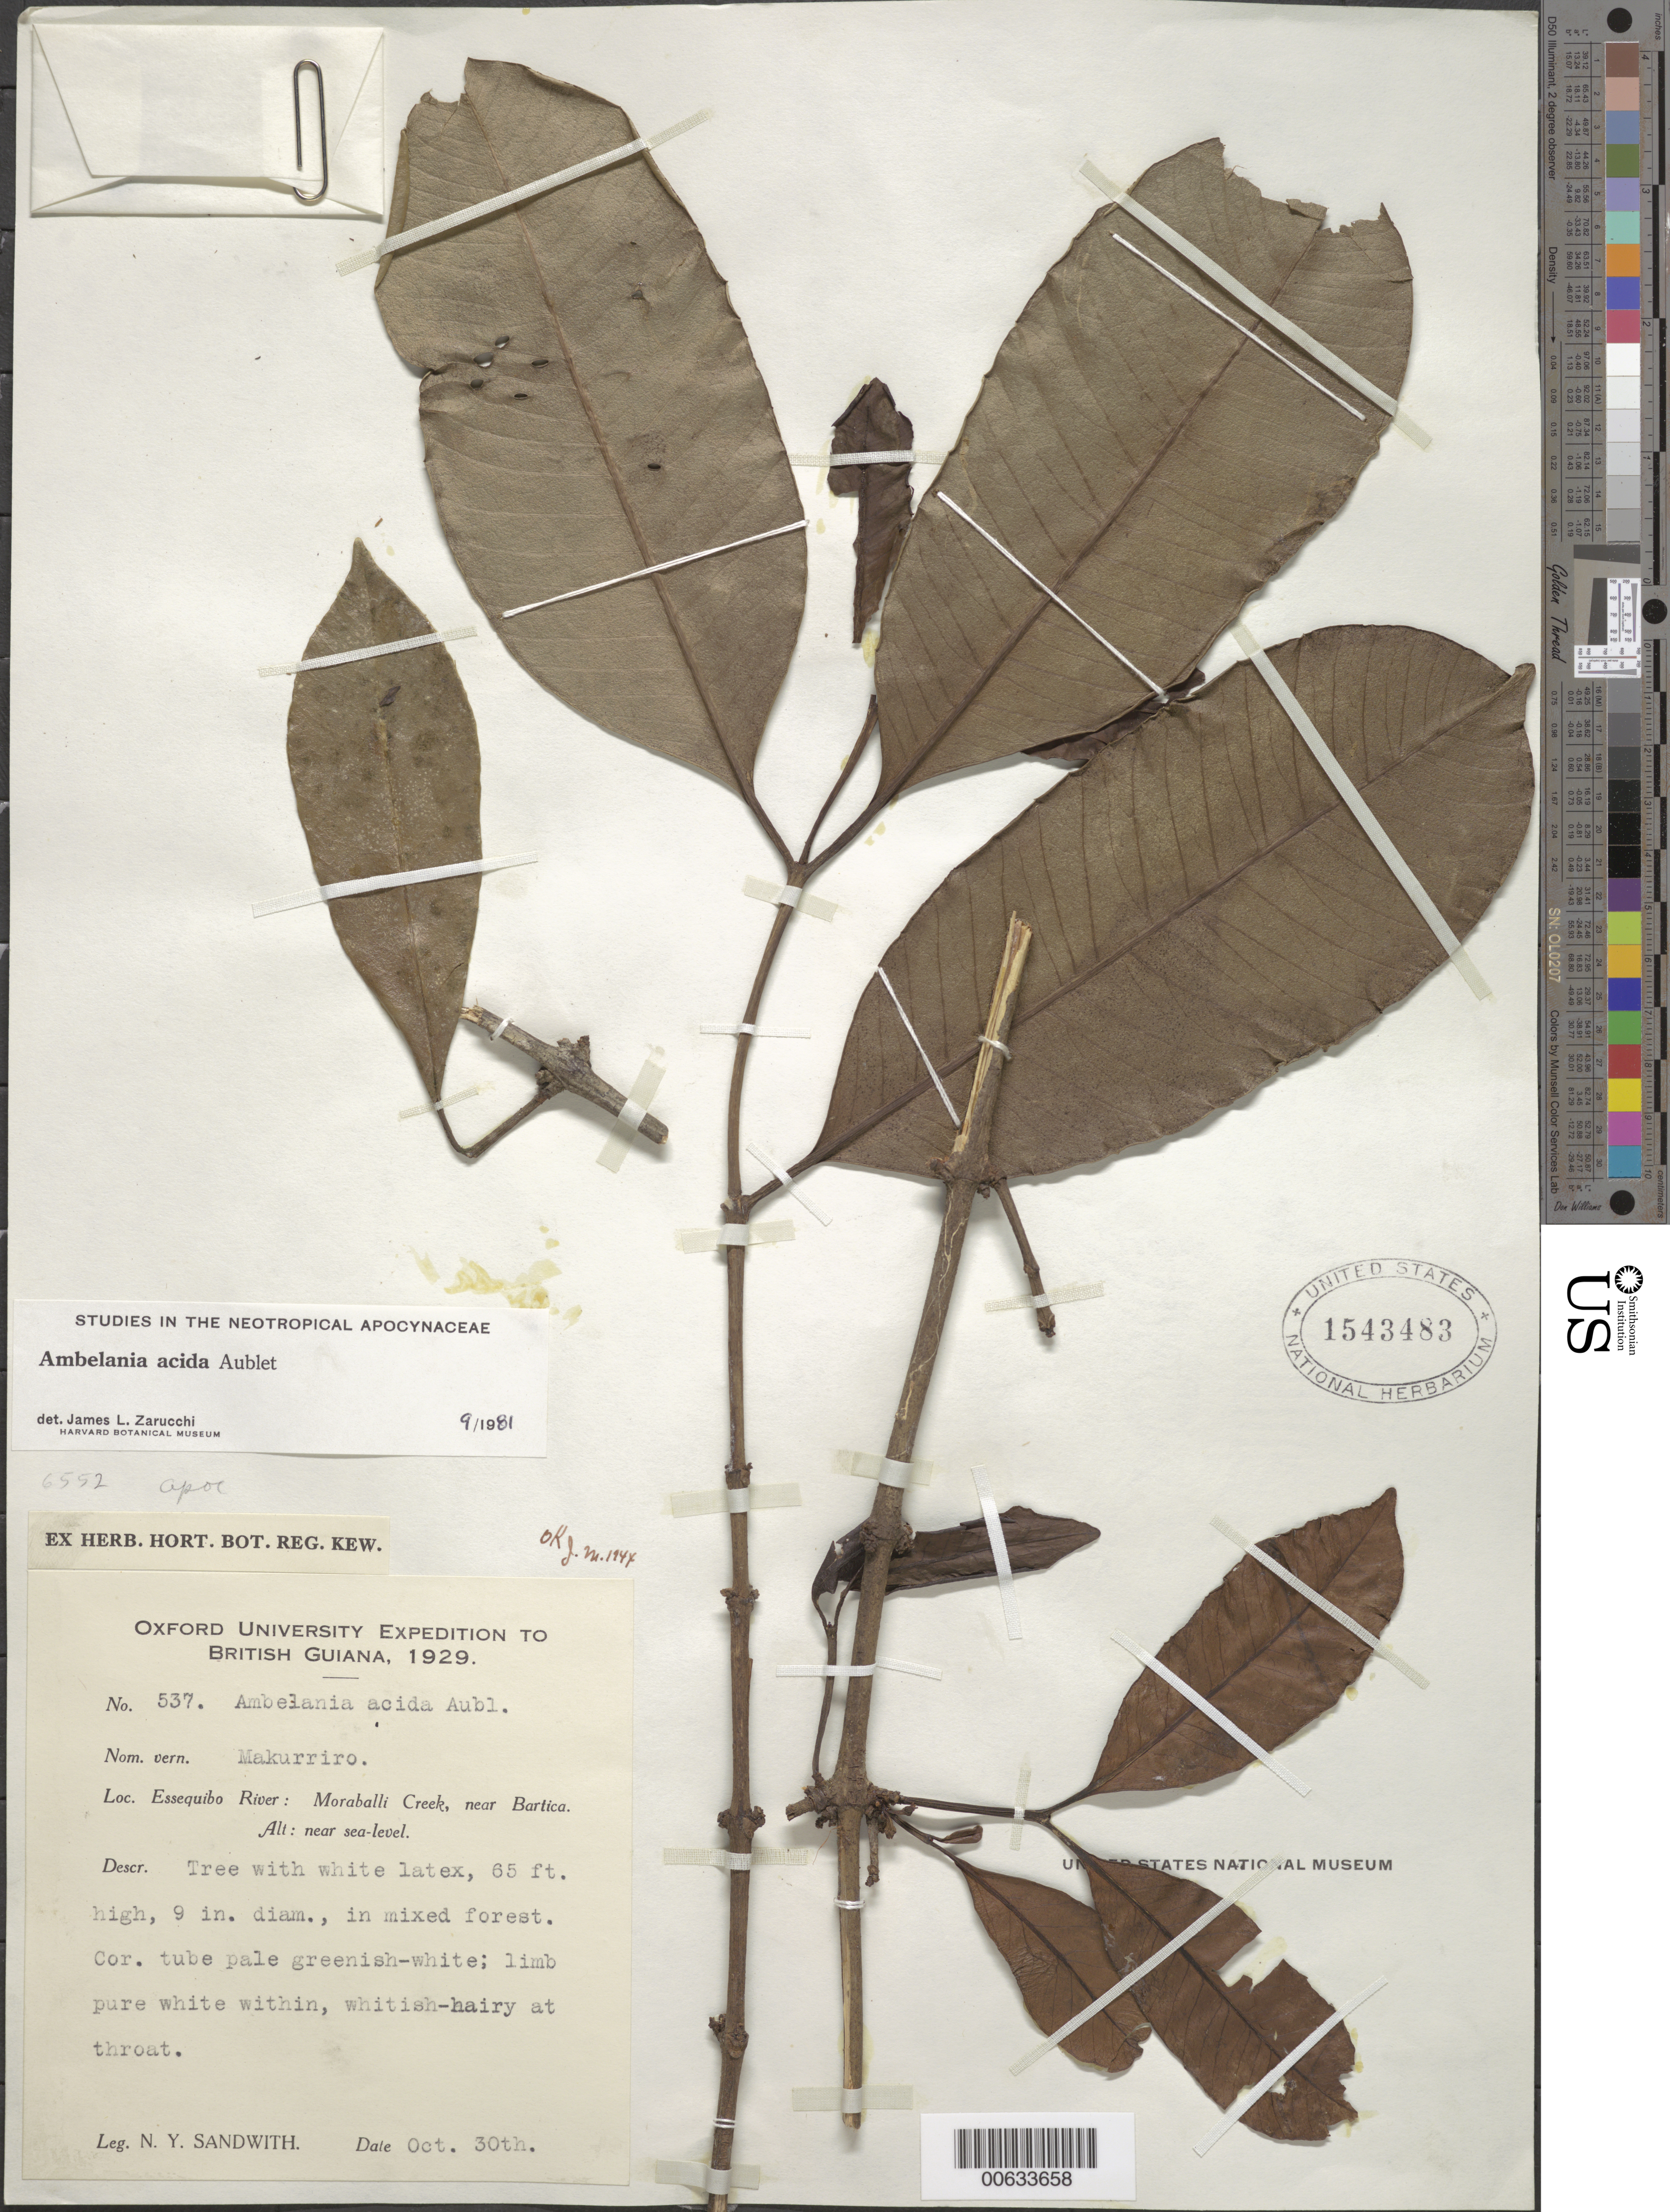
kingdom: Plantae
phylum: Tracheophyta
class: Magnoliopsida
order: Gentianales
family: Apocynaceae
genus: Ambelania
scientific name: Ambelania acida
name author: Aubl.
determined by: Zarucchi, J. L.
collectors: N. Y. Sandwith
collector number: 537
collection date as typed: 30-Oct-29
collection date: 1929-10-30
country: Guyana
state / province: U. Demerara-Berbice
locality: Moraballi Creek, Essequibo R., near Bartica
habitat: Mixed forest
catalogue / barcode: US 1543483